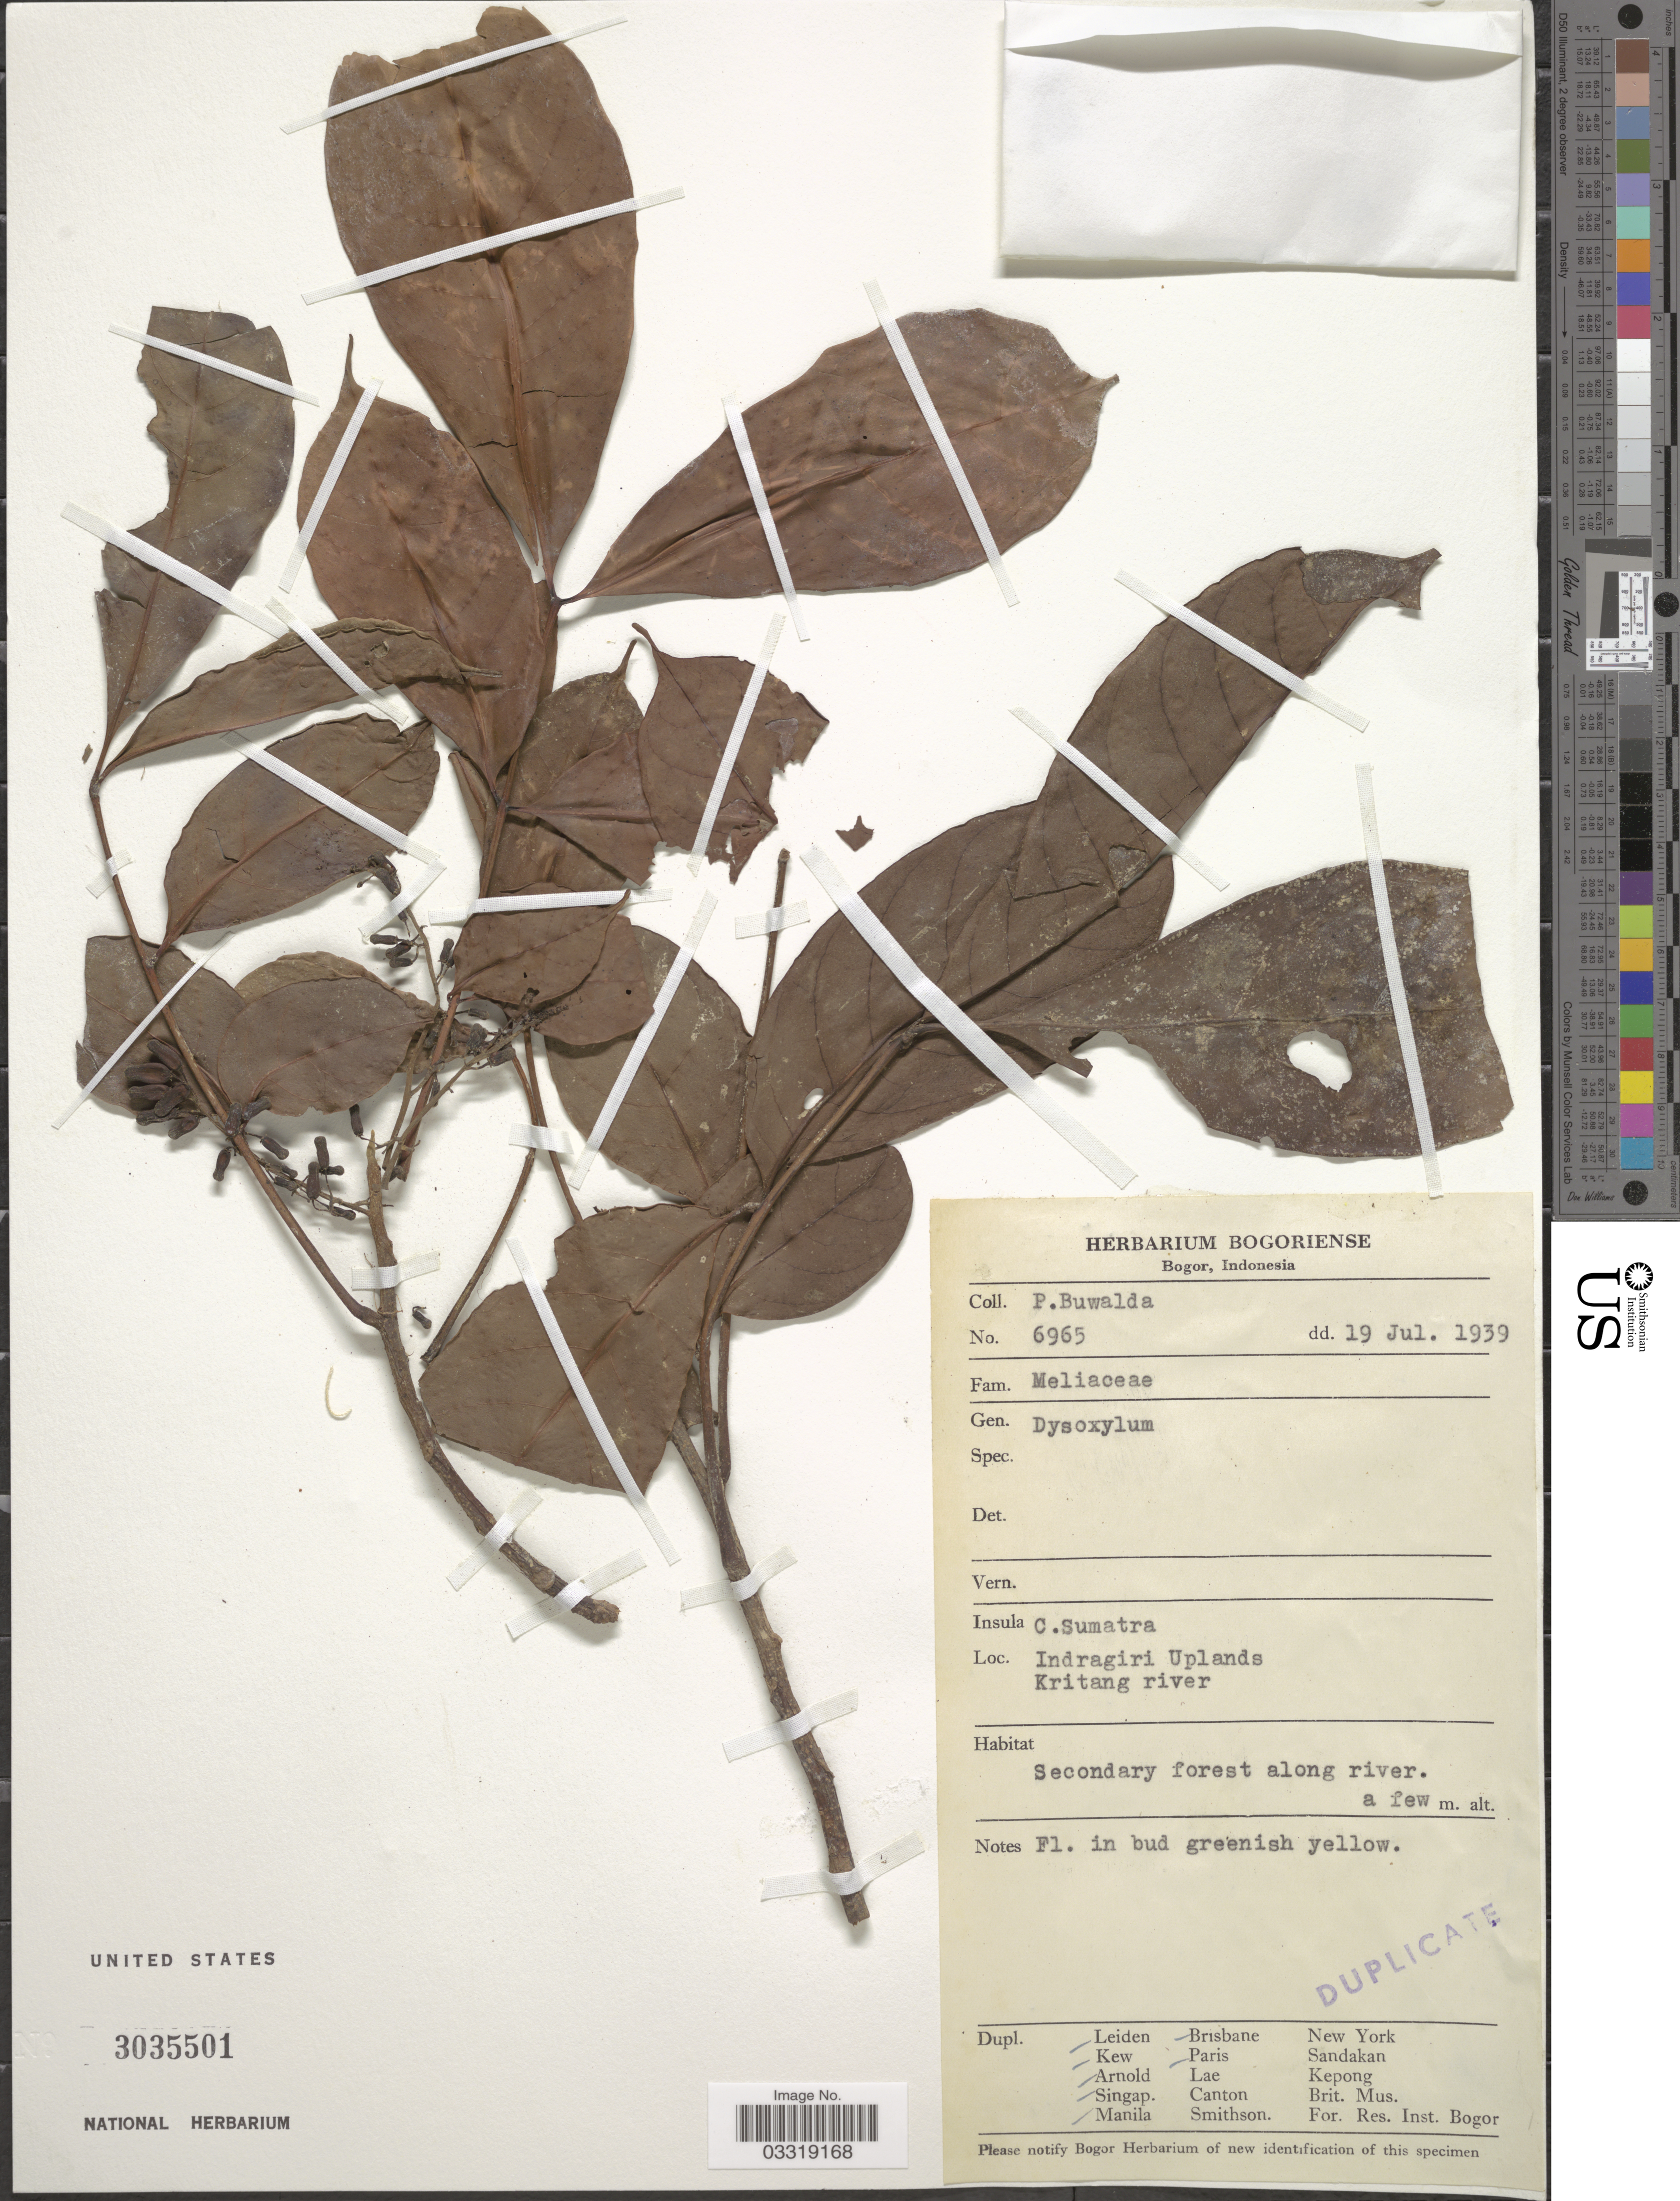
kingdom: Plantae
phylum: Tracheophyta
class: Magnoliopsida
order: Sapindales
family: Meliaceae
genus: Goniocheton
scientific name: Goniocheton arborescens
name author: Blume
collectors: P. Buwalda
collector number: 6965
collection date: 1939-07-19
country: Indonesia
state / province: Sumatra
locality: Insula C. Sumatra. Indragiri Uplands, Kritang river.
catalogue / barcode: US 3035501